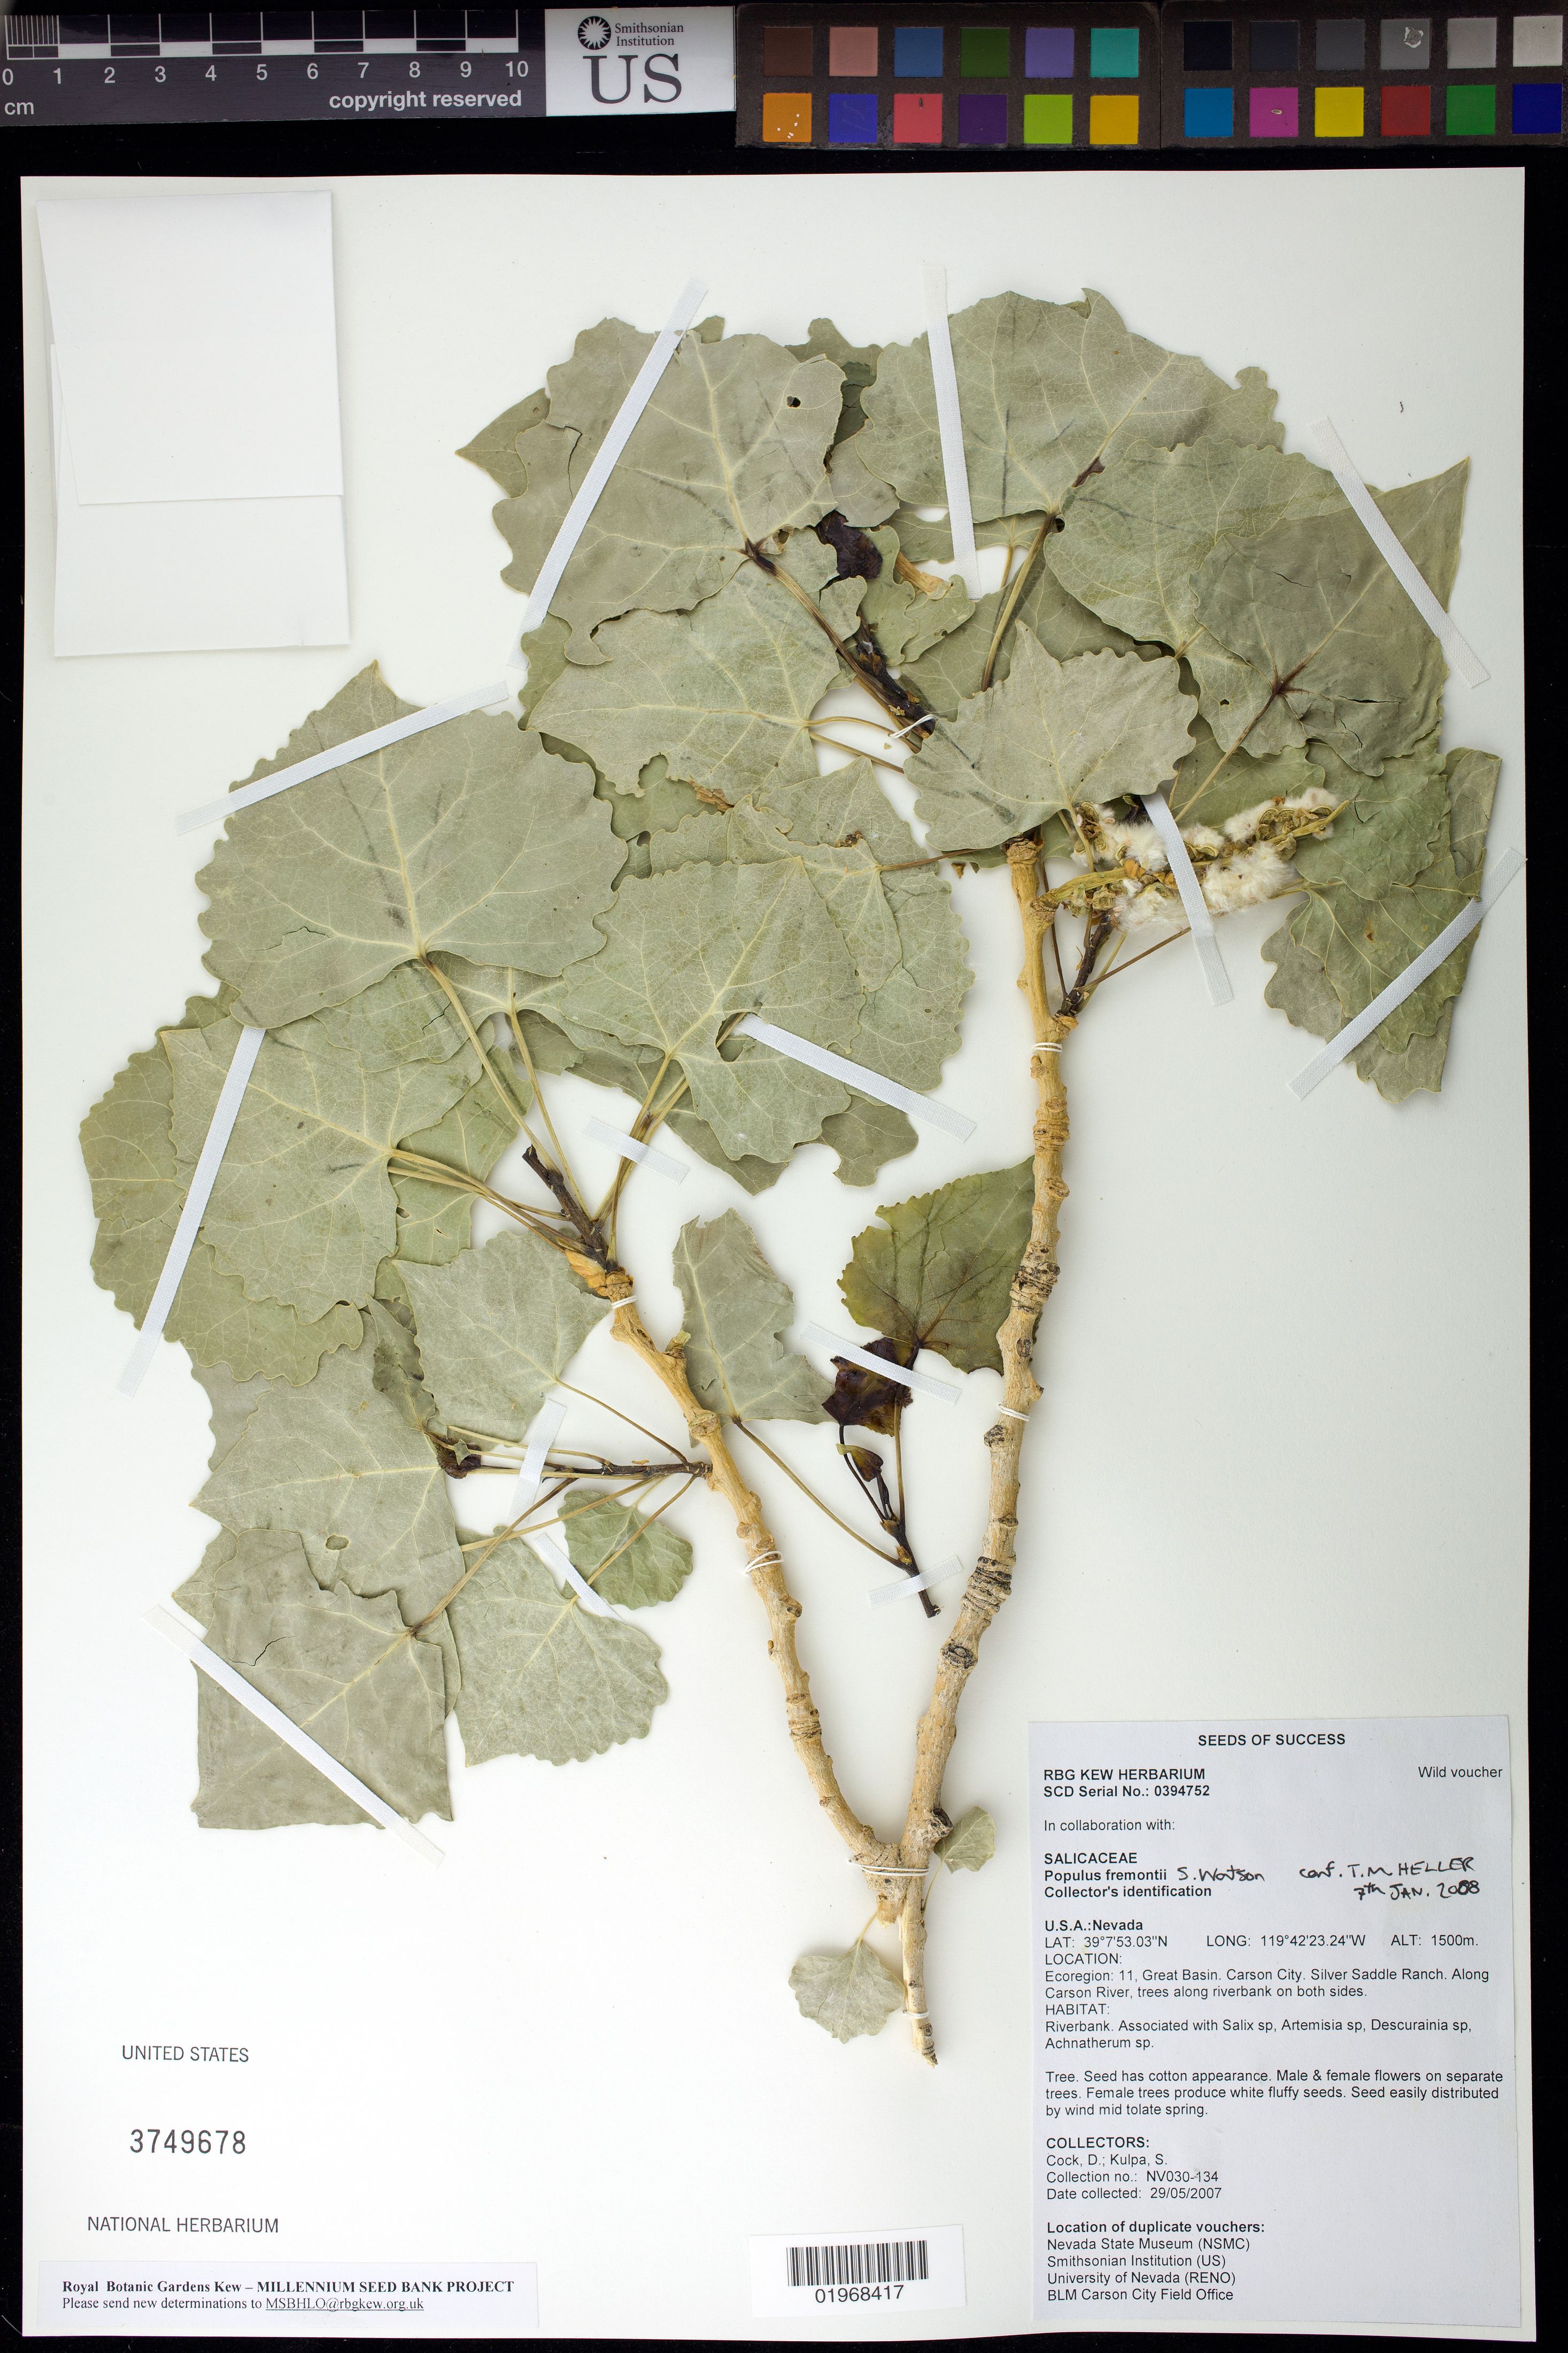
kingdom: Plantae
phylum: Tracheophyta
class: Magnoliopsida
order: Malpighiales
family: Salicaceae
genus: Populus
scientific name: Populus fremontii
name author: S. Watson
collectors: D. Cock & S. Kulpa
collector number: NV030-134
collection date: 2007-05-29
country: United States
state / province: Nevada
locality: Silver Saddle Ranch, along Carson River, along riverbank. Carson City.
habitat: Riverbank. With Salix sp., Artemisia sp., Descurainia sp., Achnatherum sp.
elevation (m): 1500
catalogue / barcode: US 3749678